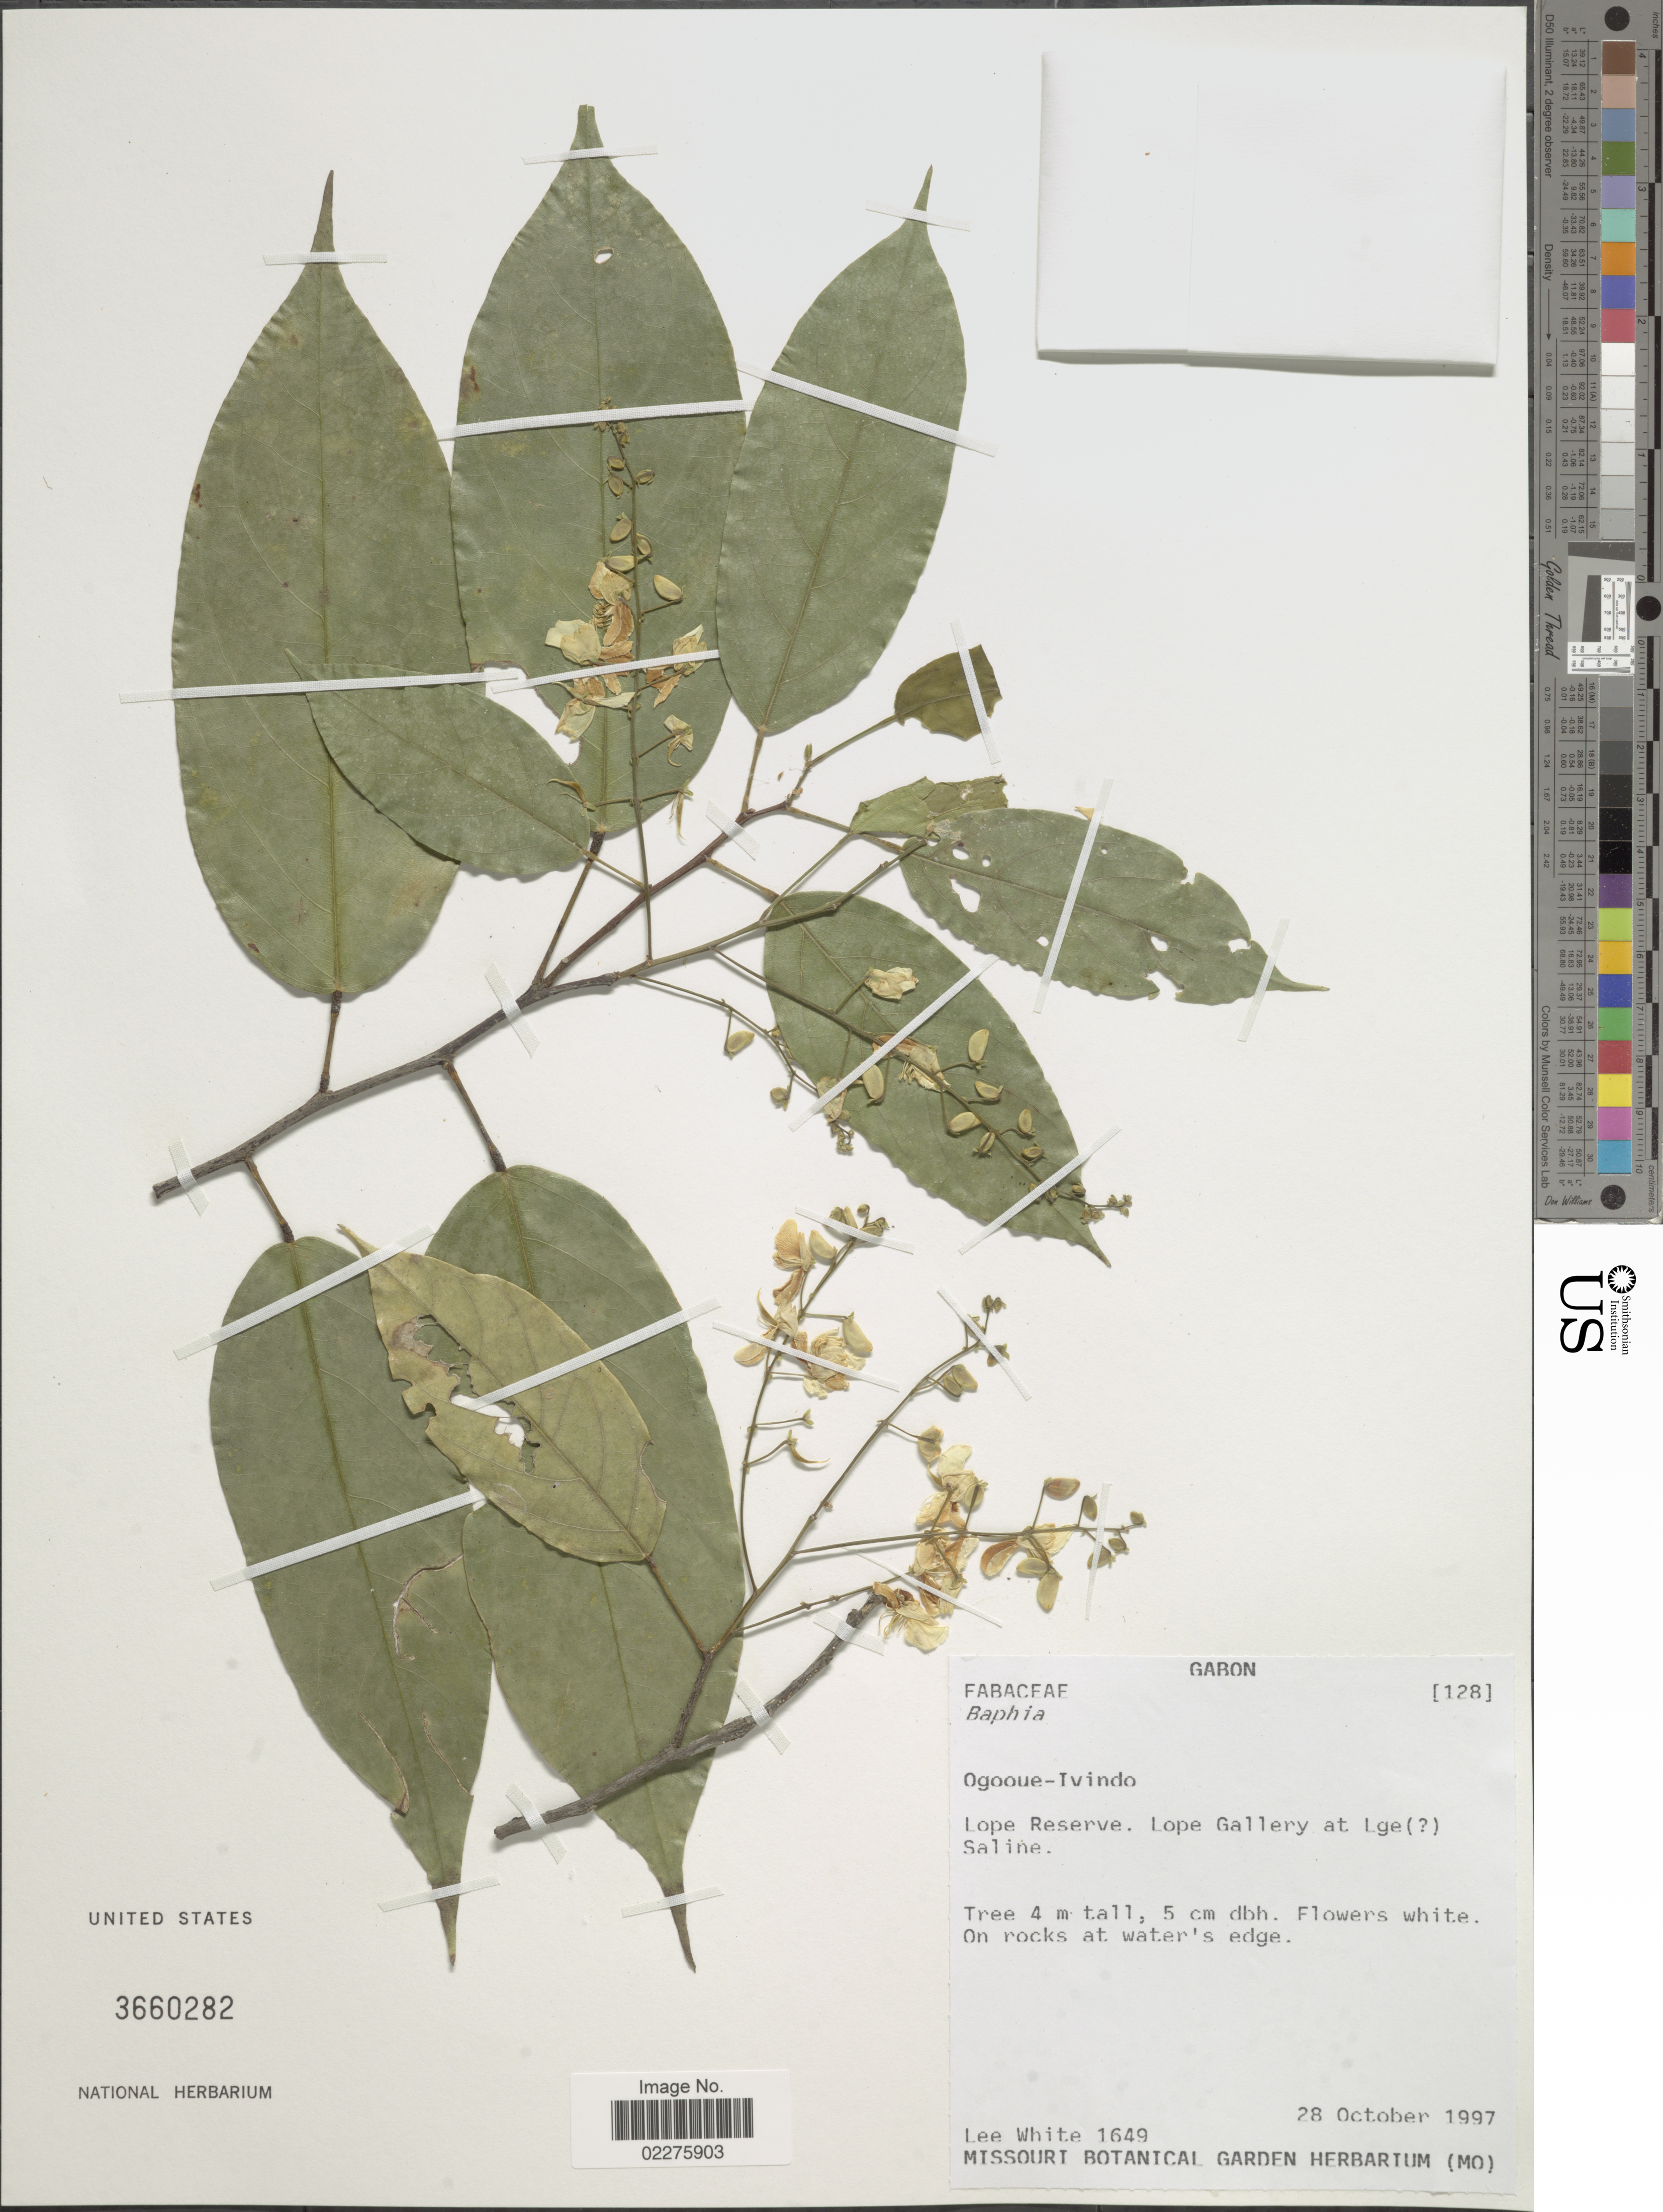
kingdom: Plantae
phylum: Tracheophyta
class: Magnoliopsida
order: Fabales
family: Fabaceae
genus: Baphia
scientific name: Baphia sp.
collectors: L. White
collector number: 1649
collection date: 1997-10-28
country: Gabon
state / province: Ogooue-Ivindo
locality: Lope Reserve, Lope Gallery at Lge, Saline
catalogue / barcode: US 3660282